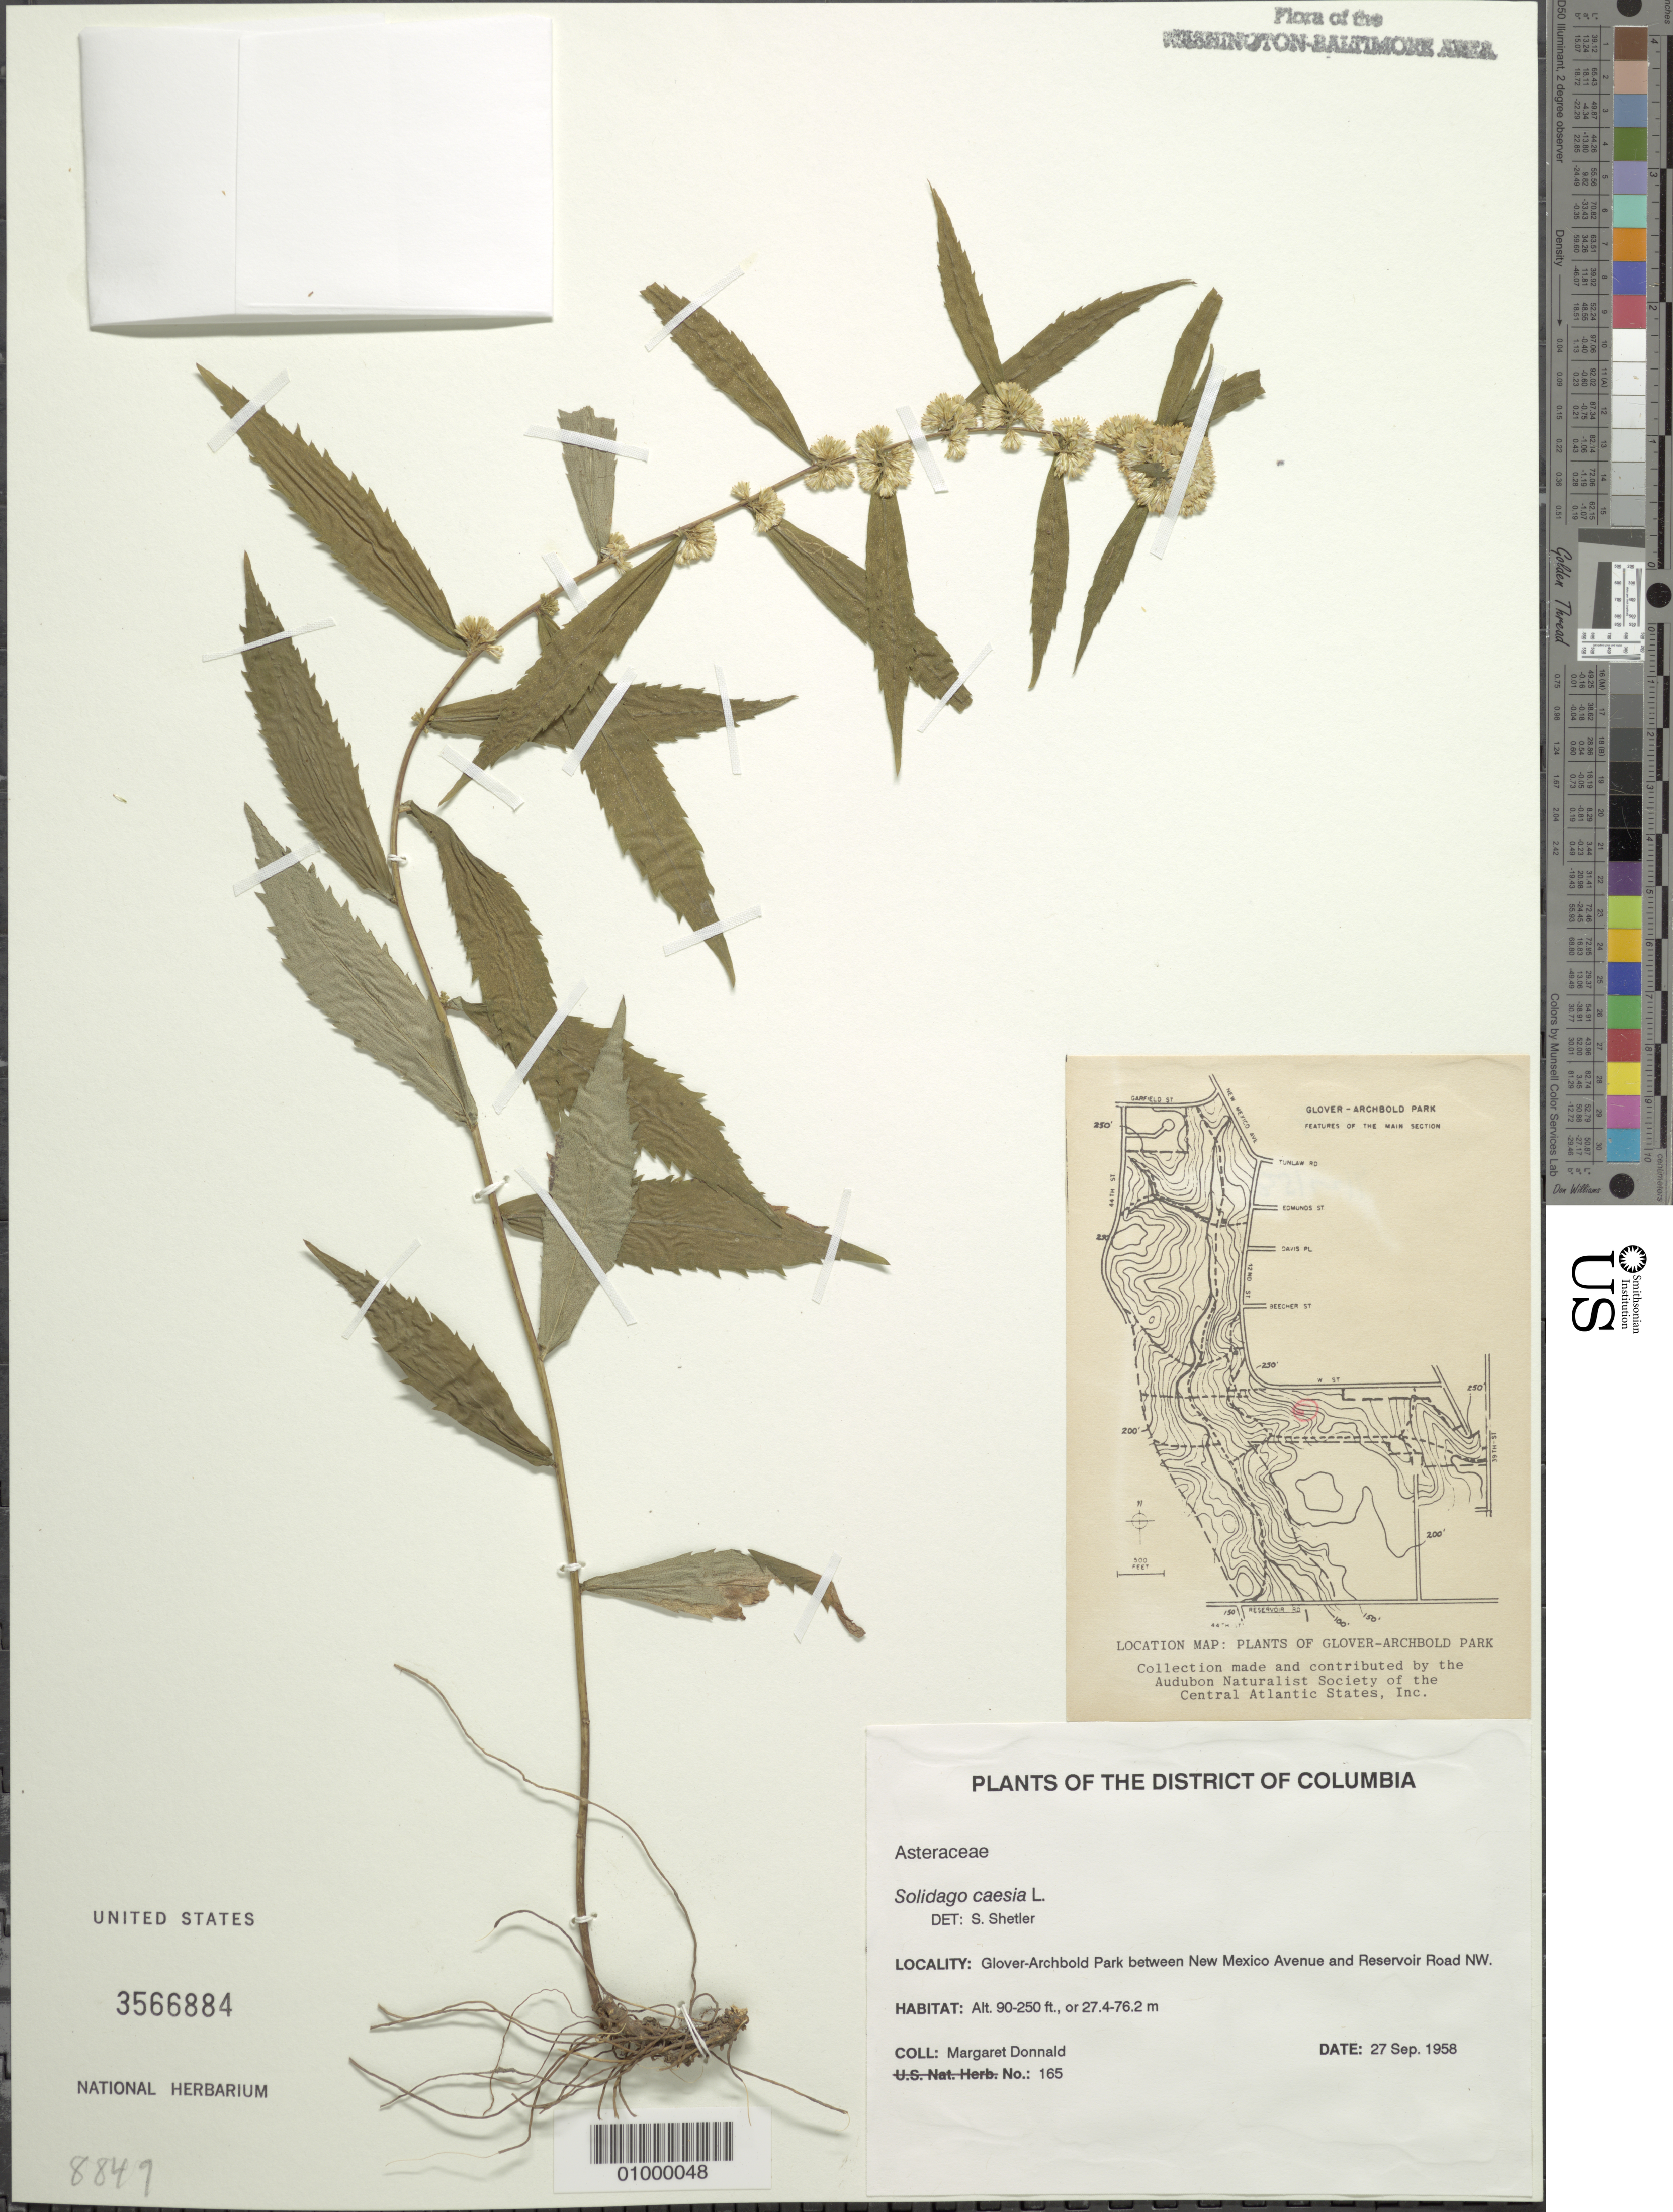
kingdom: Plantae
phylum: Tracheophyta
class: Magnoliopsida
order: Asterales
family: Asteraceae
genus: Solidago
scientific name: Solidago caesia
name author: L.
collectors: M. Donnald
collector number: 165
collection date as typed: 27 Sep 1958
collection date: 1958-09-27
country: United States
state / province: District of Columbia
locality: Glover-Archbold Park between New Mexico Avenue and Reservoir Road NW.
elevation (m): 27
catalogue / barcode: US 3566884